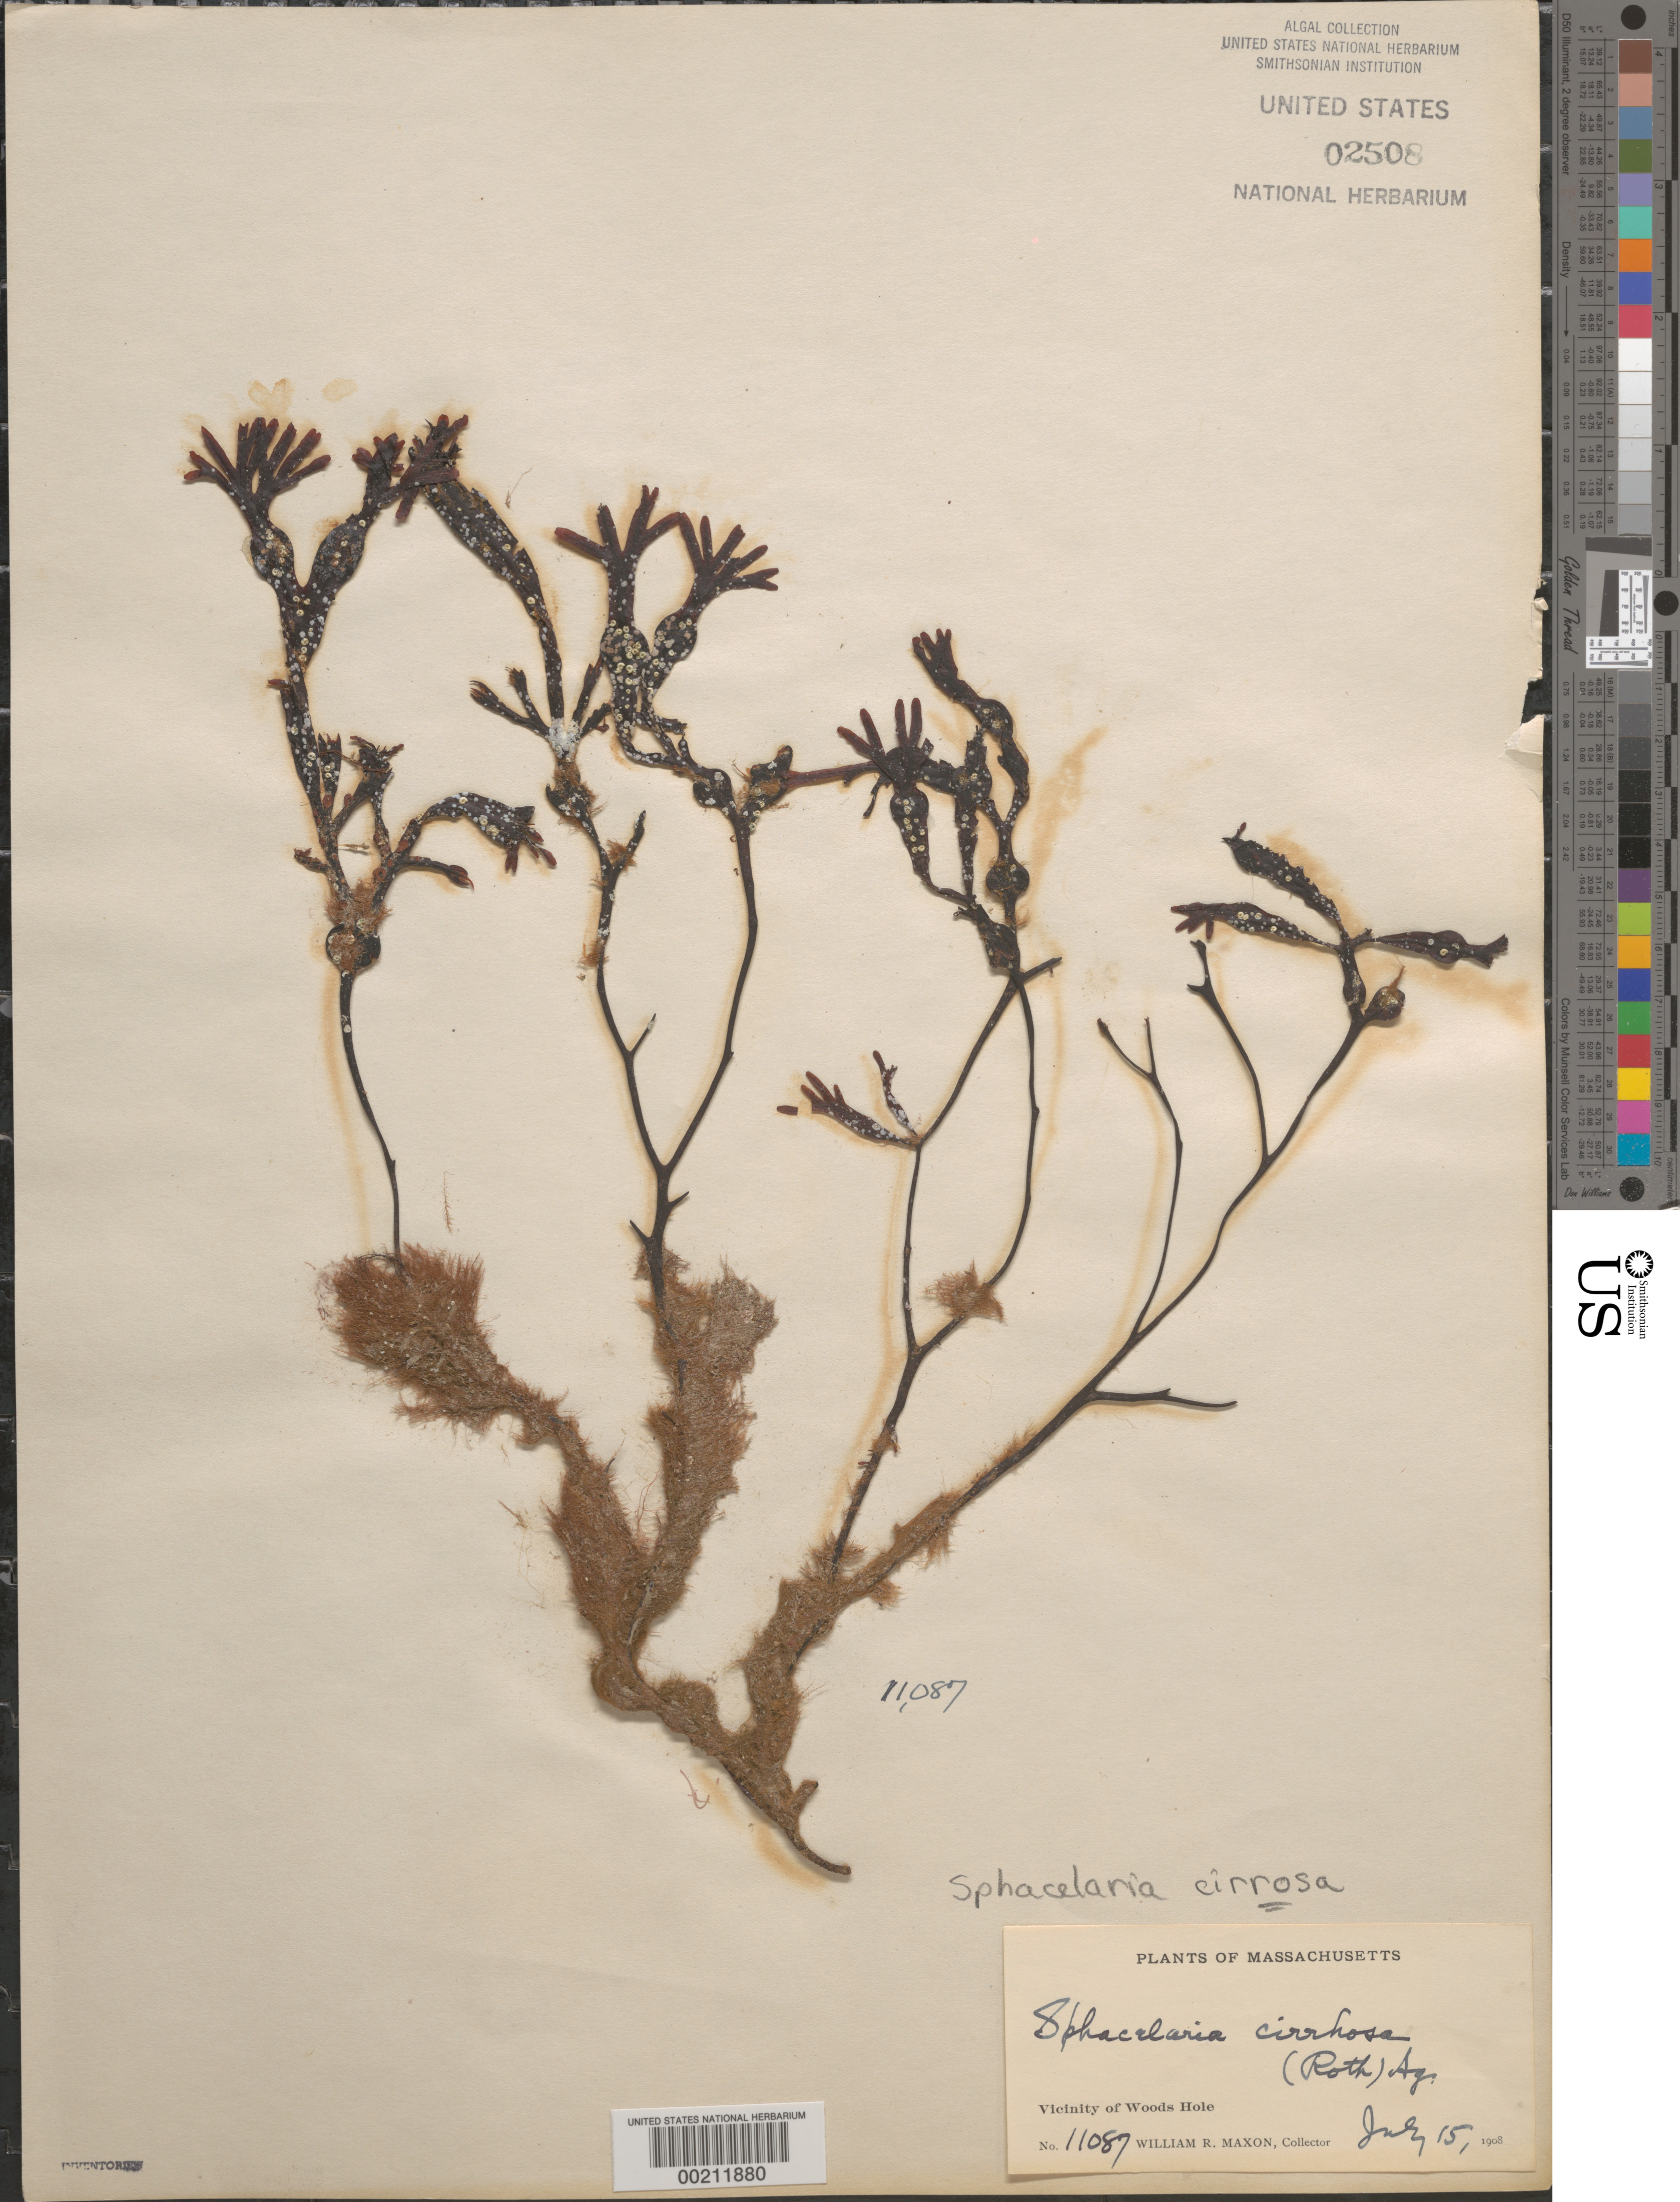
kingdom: Chromista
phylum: Ochrophyta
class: Phaeophyceae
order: Sphacelariales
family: Sphacelariaceae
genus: Sphacelaria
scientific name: Sphacelaria cirrosa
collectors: W. R. Maxon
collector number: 11087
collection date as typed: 15 Jul 1908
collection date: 1908-07-15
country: United States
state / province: Massachusetts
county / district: Barnstable County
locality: Woods Hole area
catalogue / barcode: US 2508